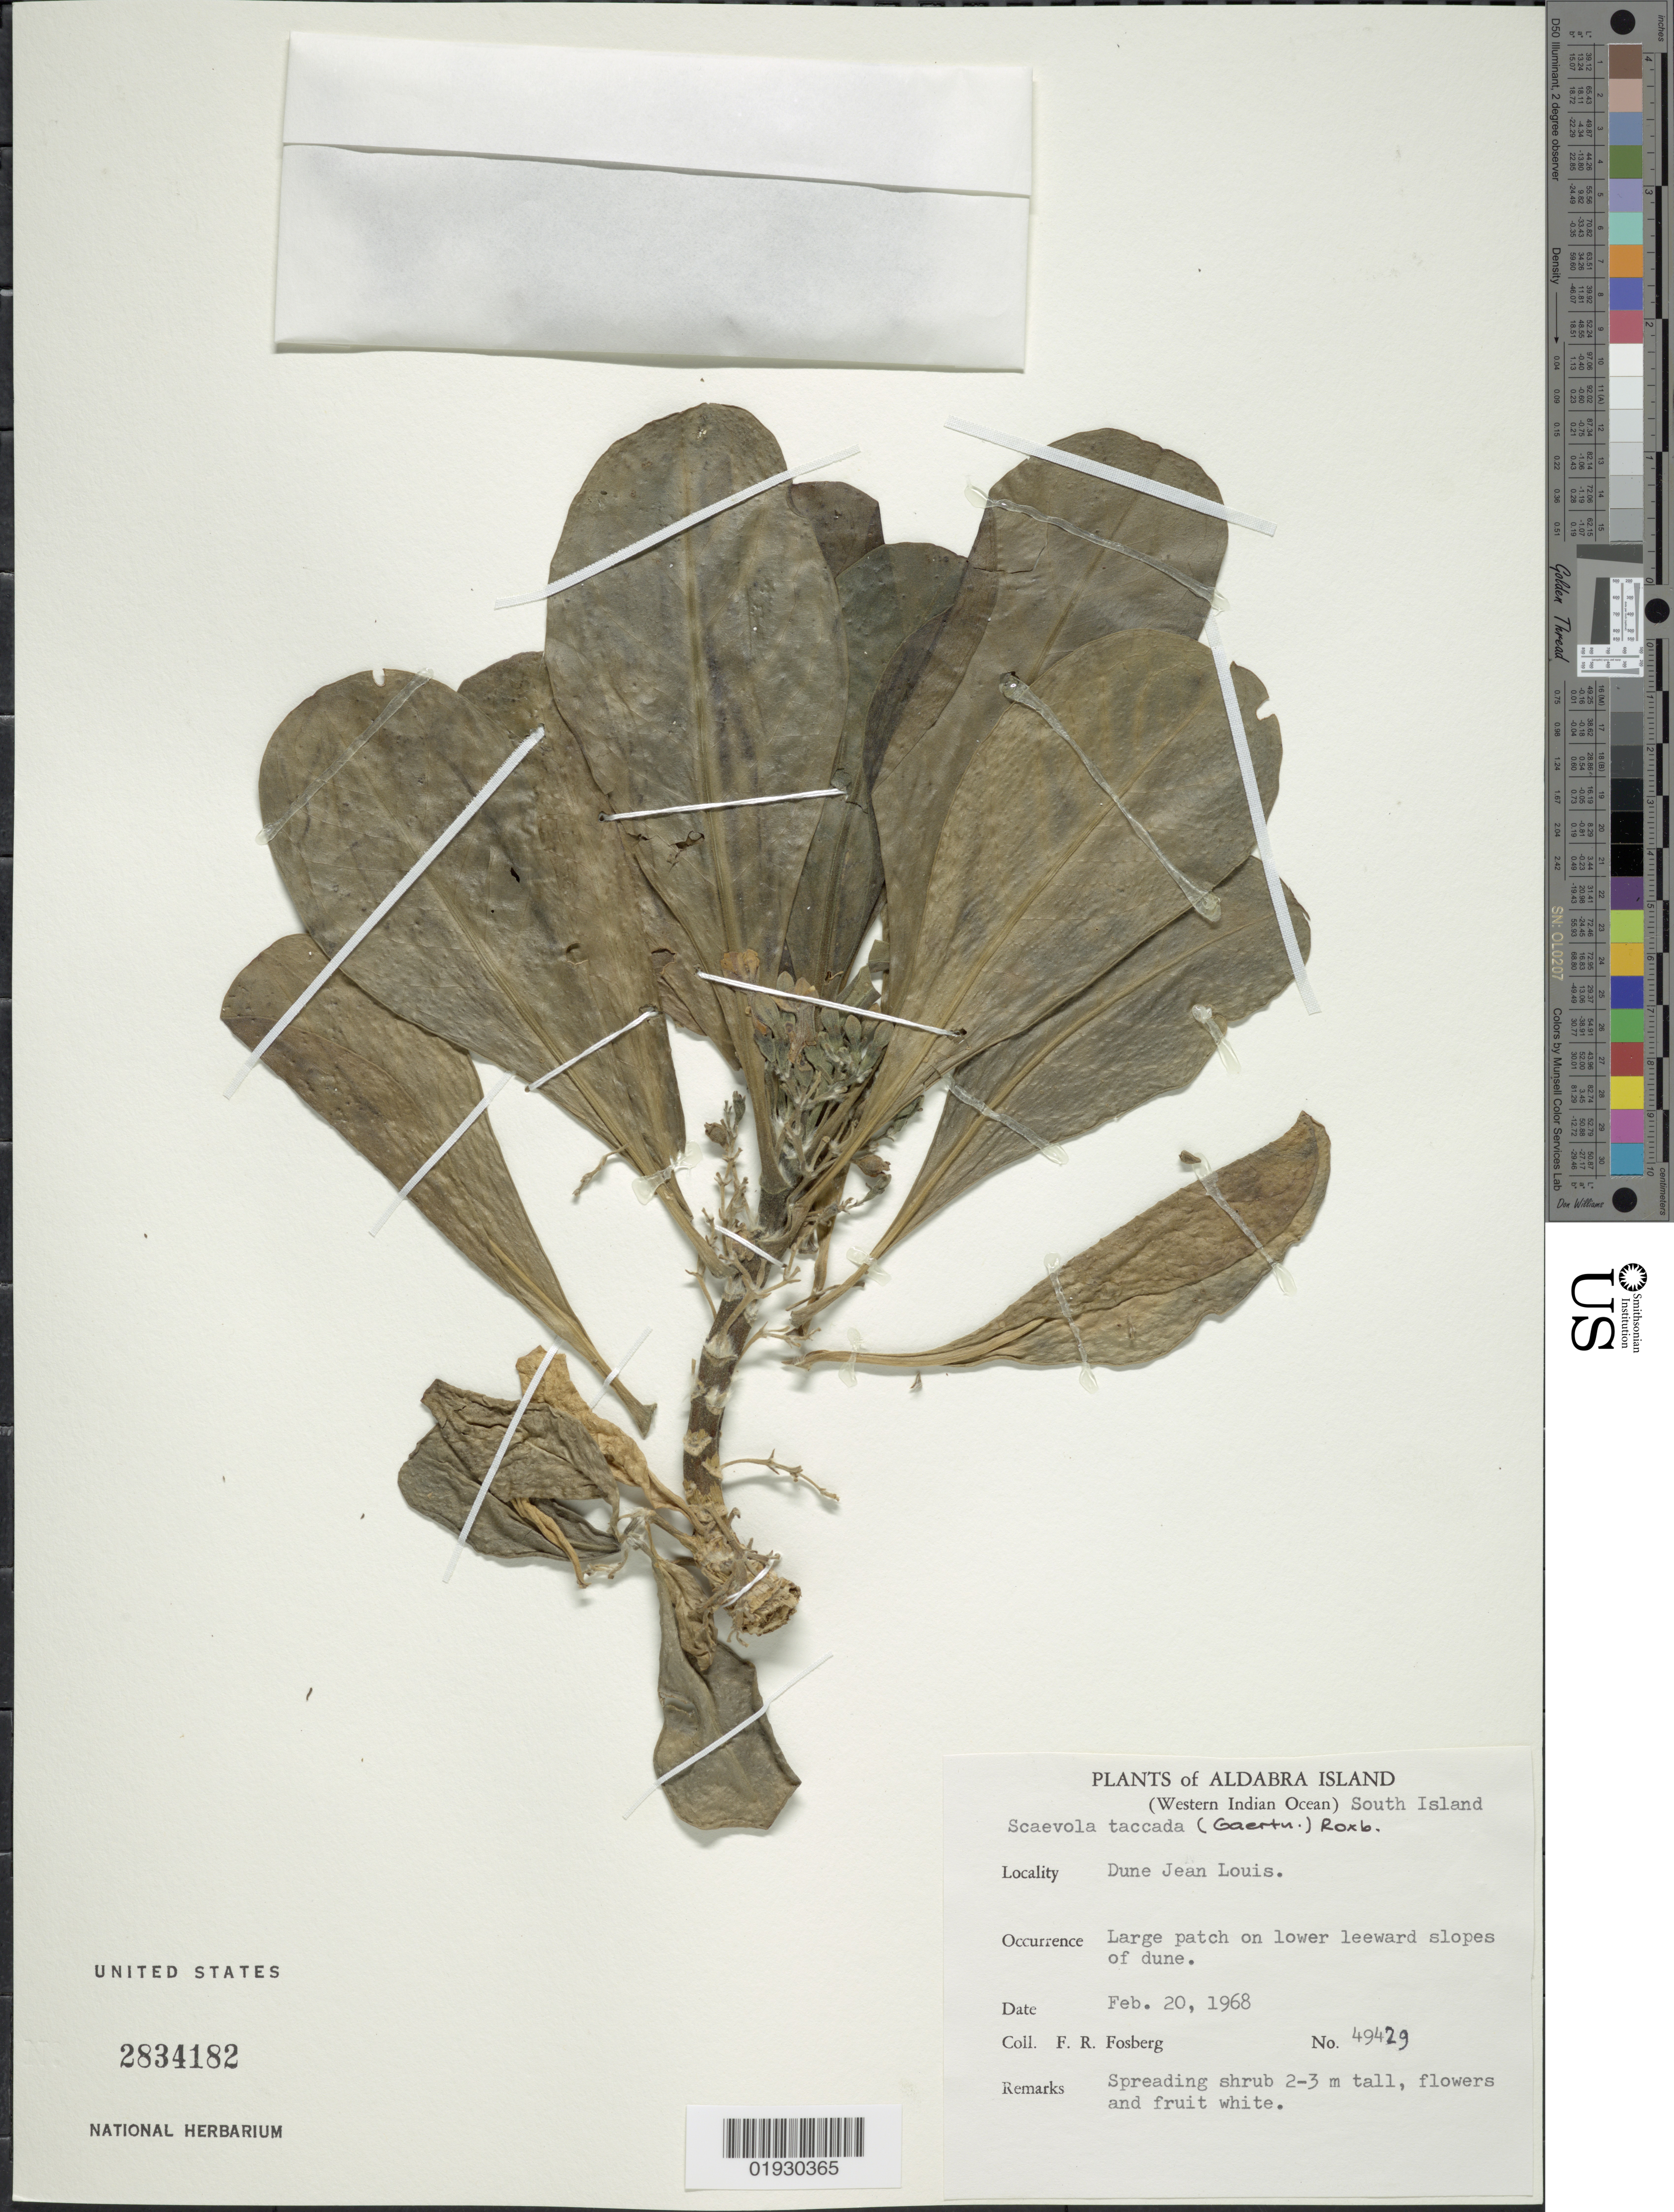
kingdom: Plantae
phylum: Tracheophyta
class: Magnoliopsida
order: Asterales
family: Goodeniaceae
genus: Scaevola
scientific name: Scaevola taccada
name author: (Gaertn.) Roxb.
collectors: F. R. Fosberg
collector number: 49429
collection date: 1968-02-20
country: Seychelles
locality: Aldabra Island. (Western Indian Ocean). South Island. Dune Jean Louis.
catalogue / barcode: US 2834182